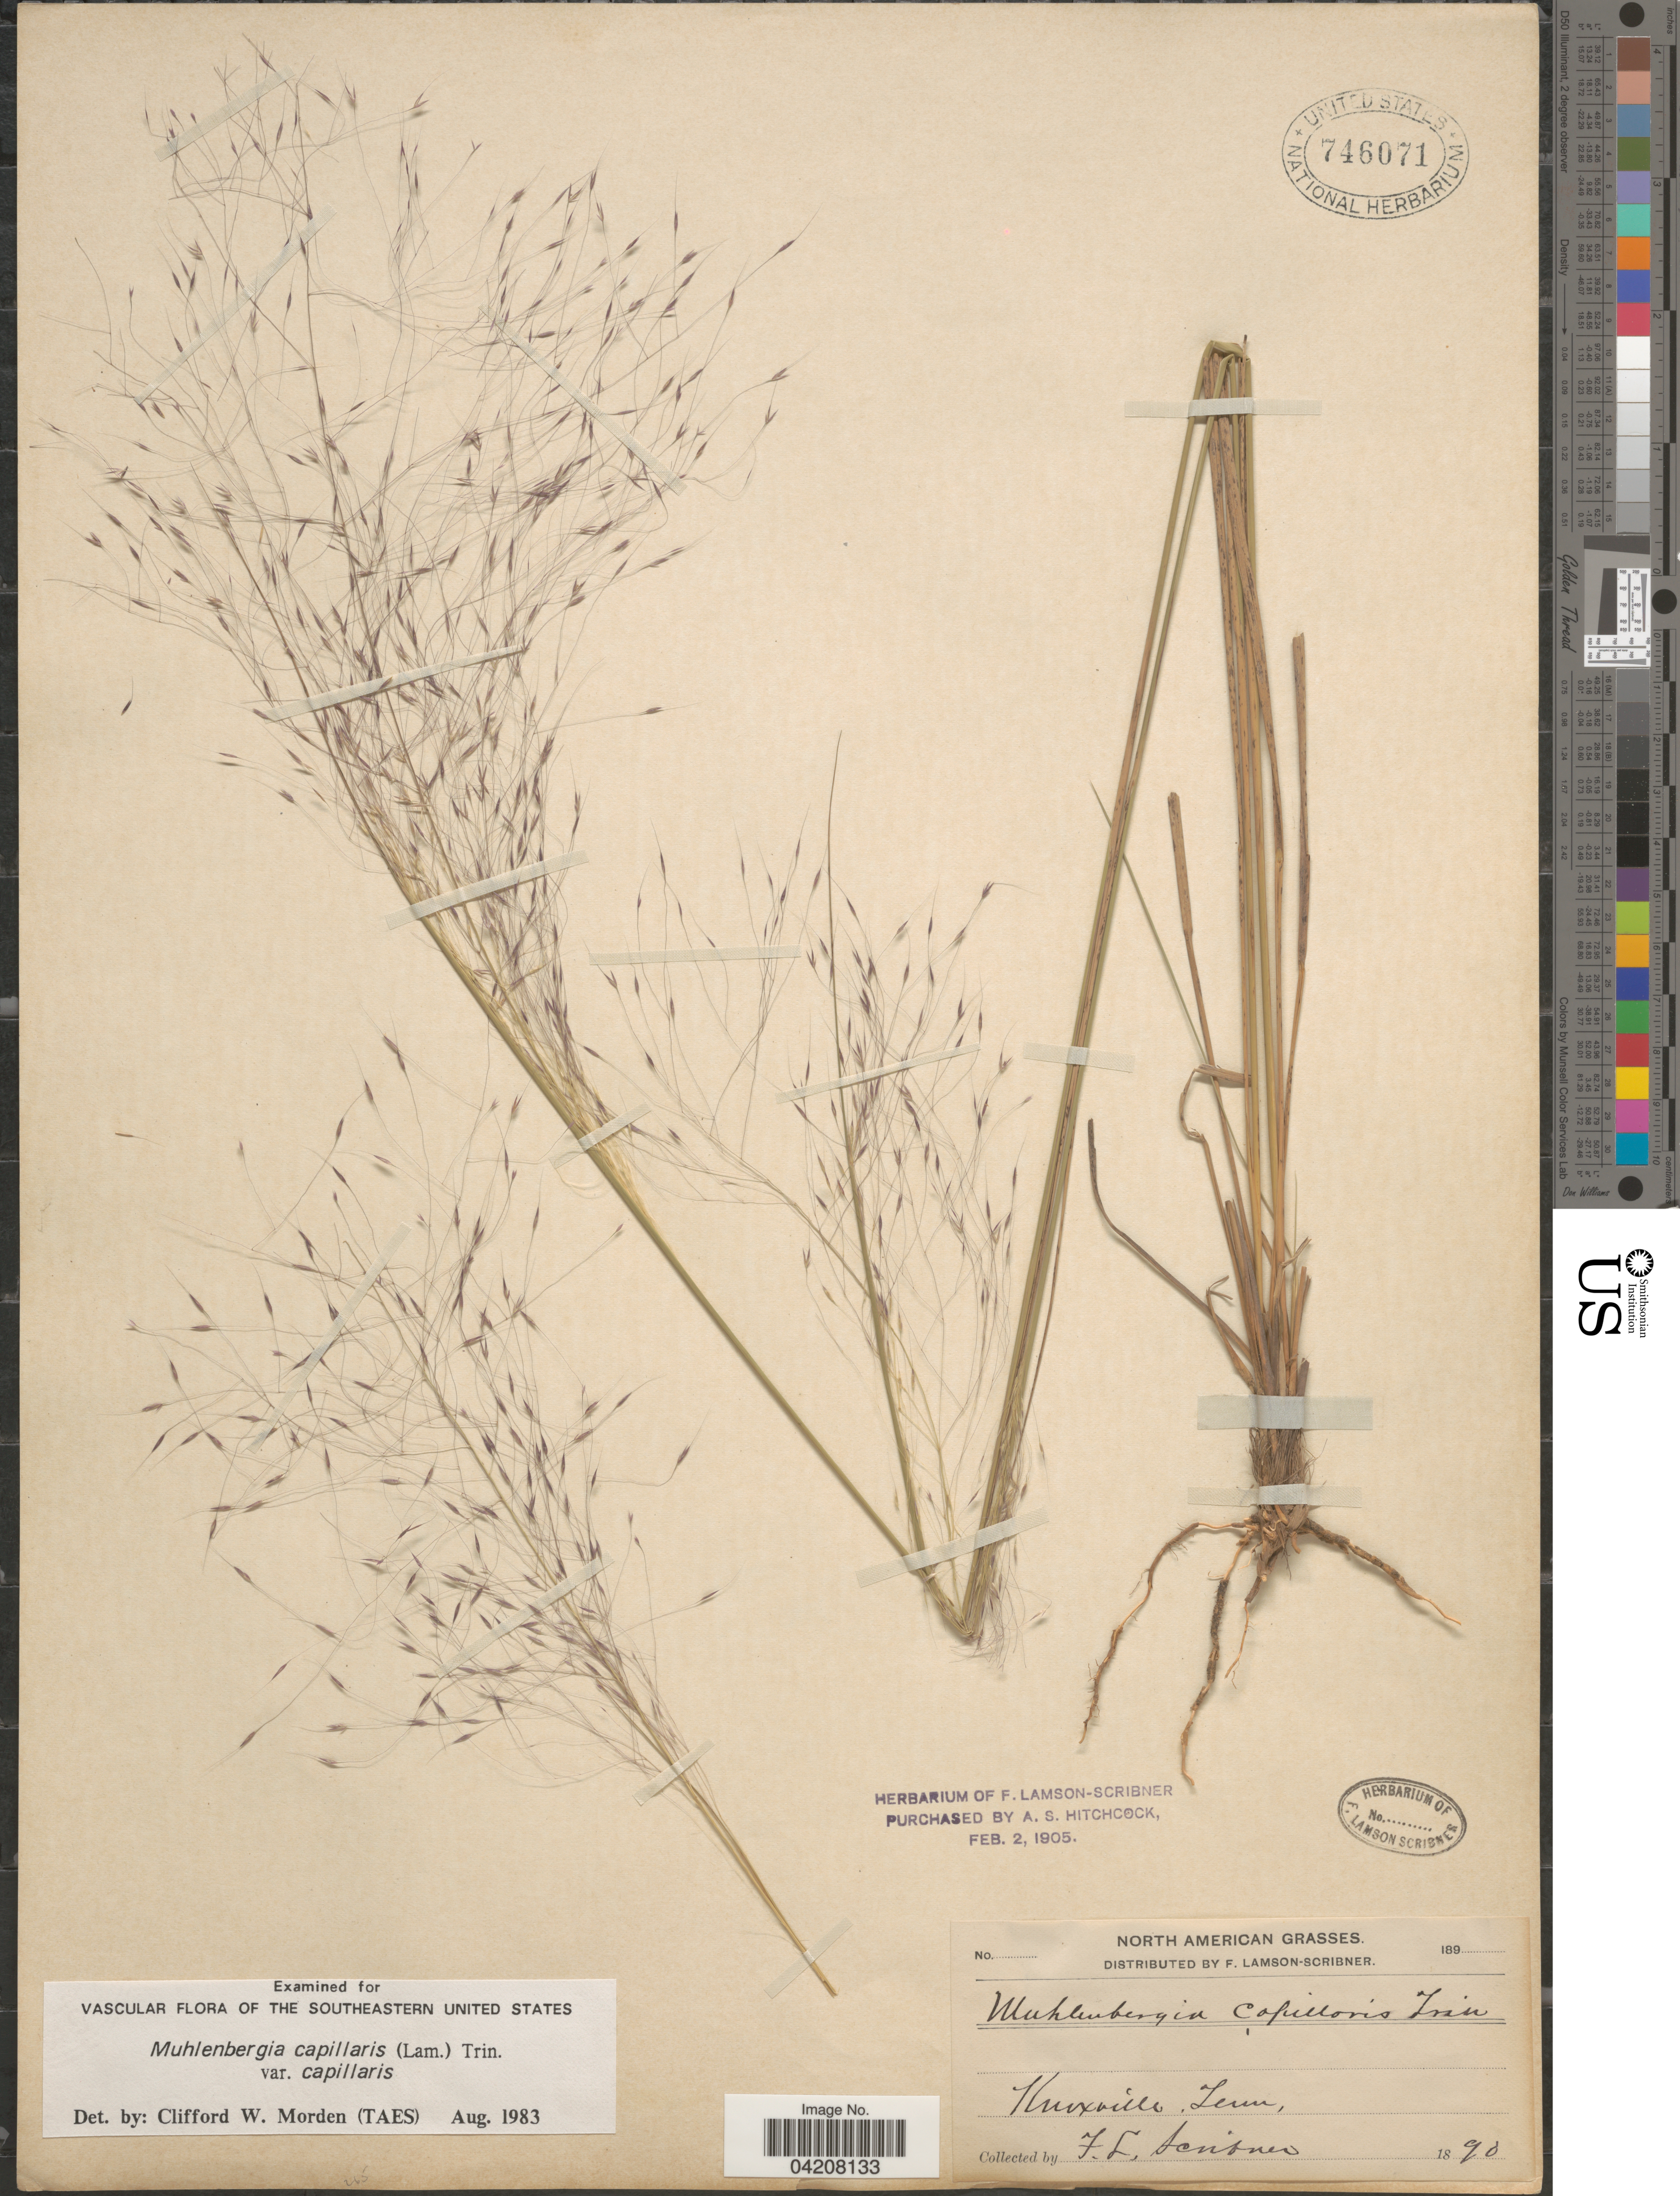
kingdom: Plantae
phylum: Tracheophyta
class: Liliopsida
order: Poales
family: Poaceae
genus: Muhlenbergia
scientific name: Muhlenbergia capillaris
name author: (Lam.) Trin.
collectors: F. L. Scribner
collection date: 1890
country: United States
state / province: Tennessee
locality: Knoxville.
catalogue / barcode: US 746071